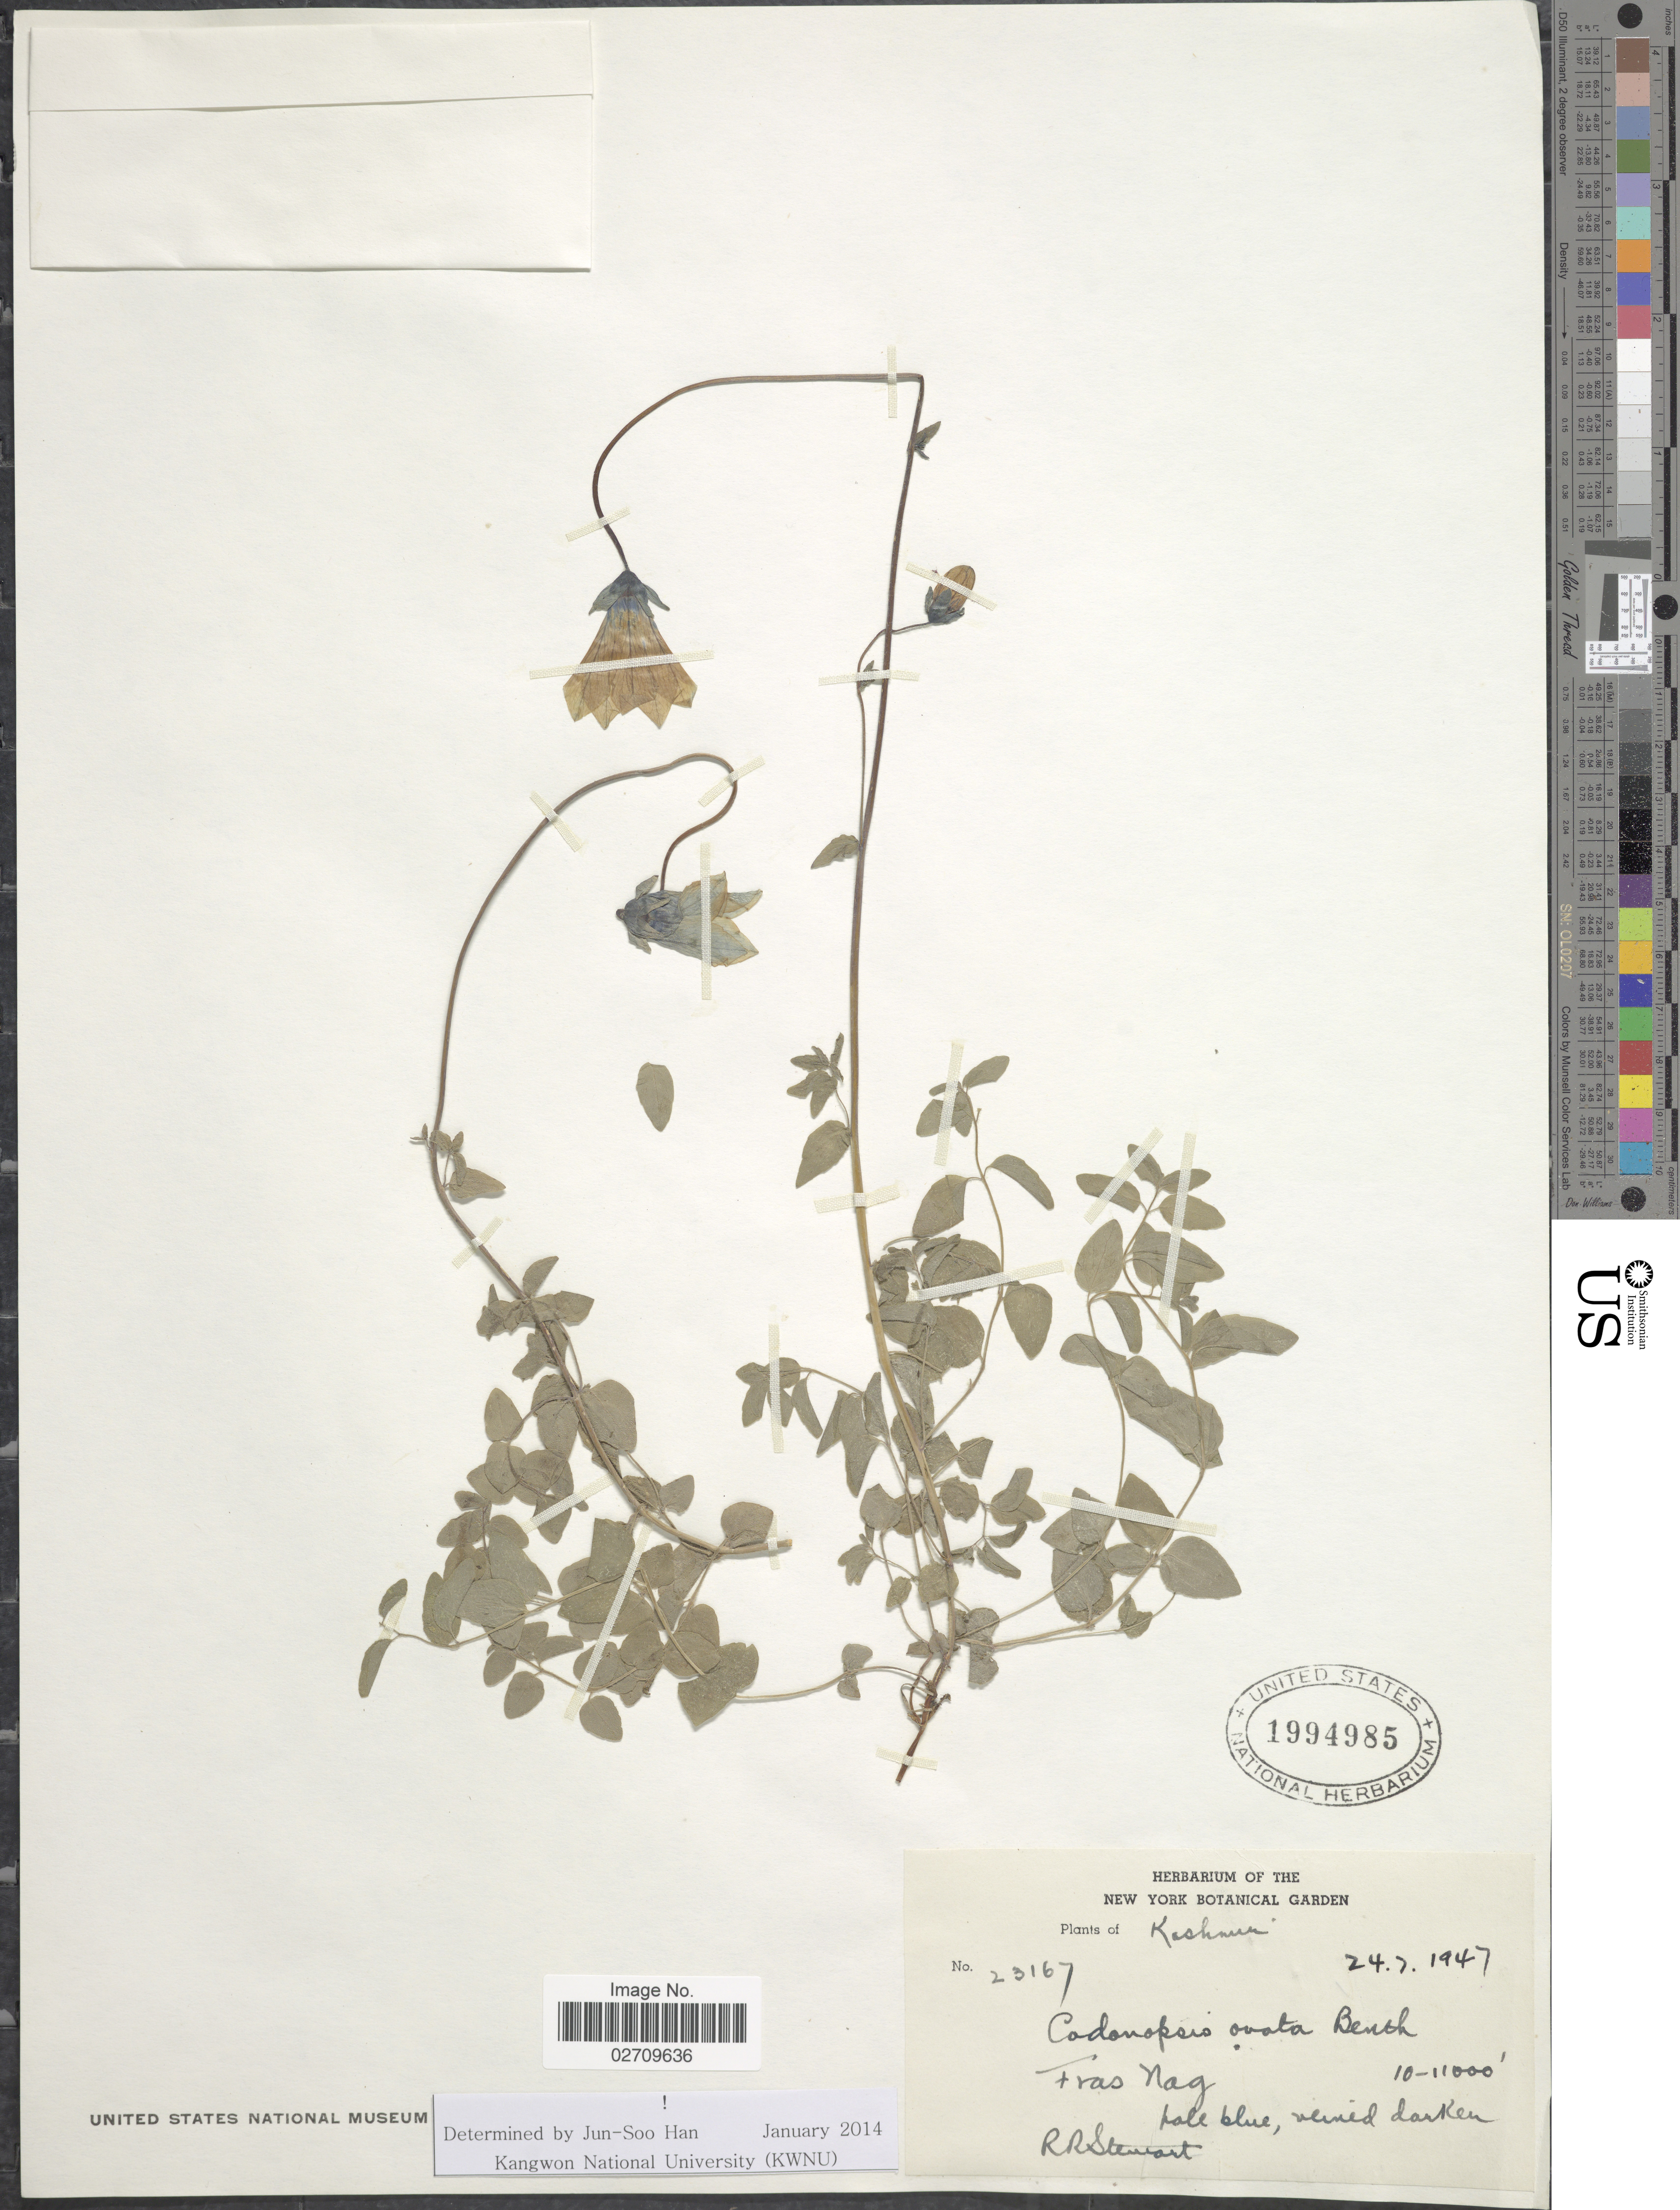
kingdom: Plantae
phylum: Tracheophyta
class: Magnoliopsida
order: Asterales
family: Campanulaceae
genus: Codonopsis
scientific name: Codonopsis ovata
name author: Benth.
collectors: R. R. Stewart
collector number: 23167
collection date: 1947-07-24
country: India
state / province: Jammu and Kashmir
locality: Kashmir, Fras Nag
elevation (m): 3048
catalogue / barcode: US 1994985